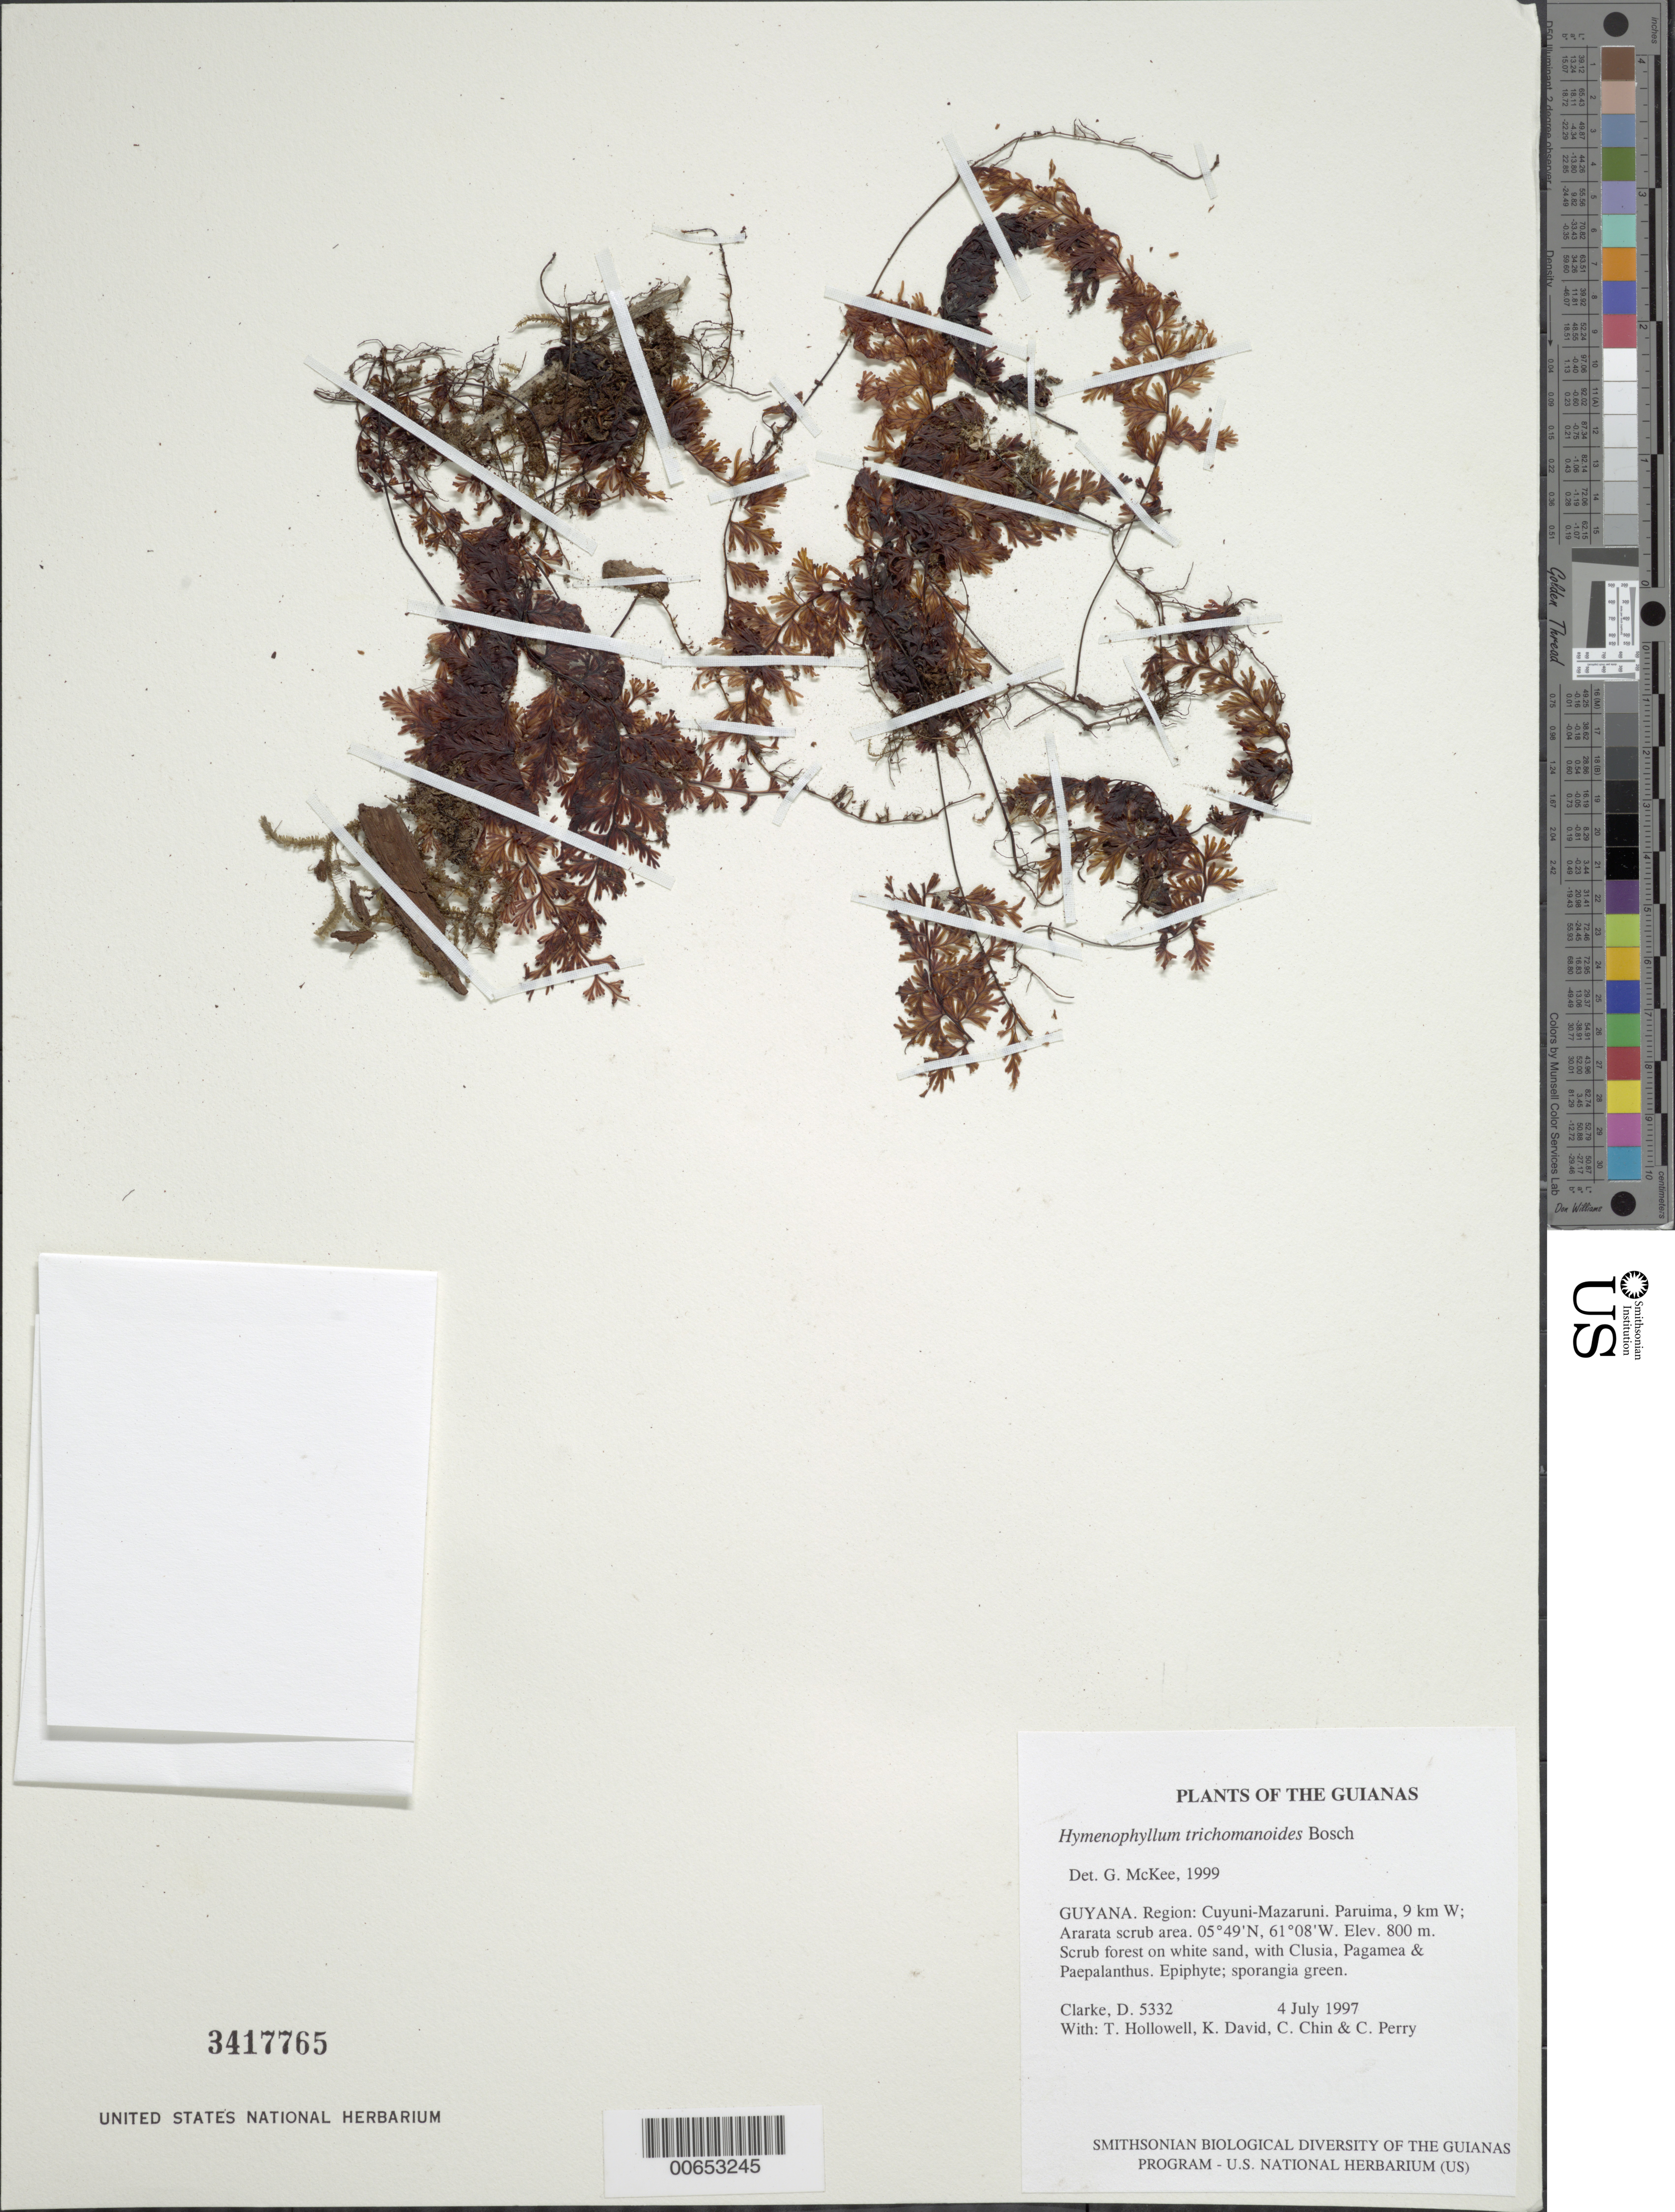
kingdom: Plantae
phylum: Tracheophyta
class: Polypodiopsida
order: Hymenophyllales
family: Hymenophyllaceae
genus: Hymenophyllum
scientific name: Hymenophyllum trichomanoides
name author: Bosch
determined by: McKee, G. S., (US), NMNH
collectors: H. D. Clarke, T. Hollowell, K. David, C. Chin & C. Perry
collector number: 5332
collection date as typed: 4 July 1997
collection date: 1997-07-04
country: Guyana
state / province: Cuyuni-Mazaruni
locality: Paruima, 9 km W; Ararata scrub area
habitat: Scrub forest on white sand, with Clusia, Pagamea & Paepalanthus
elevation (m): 800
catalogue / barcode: US 3417765